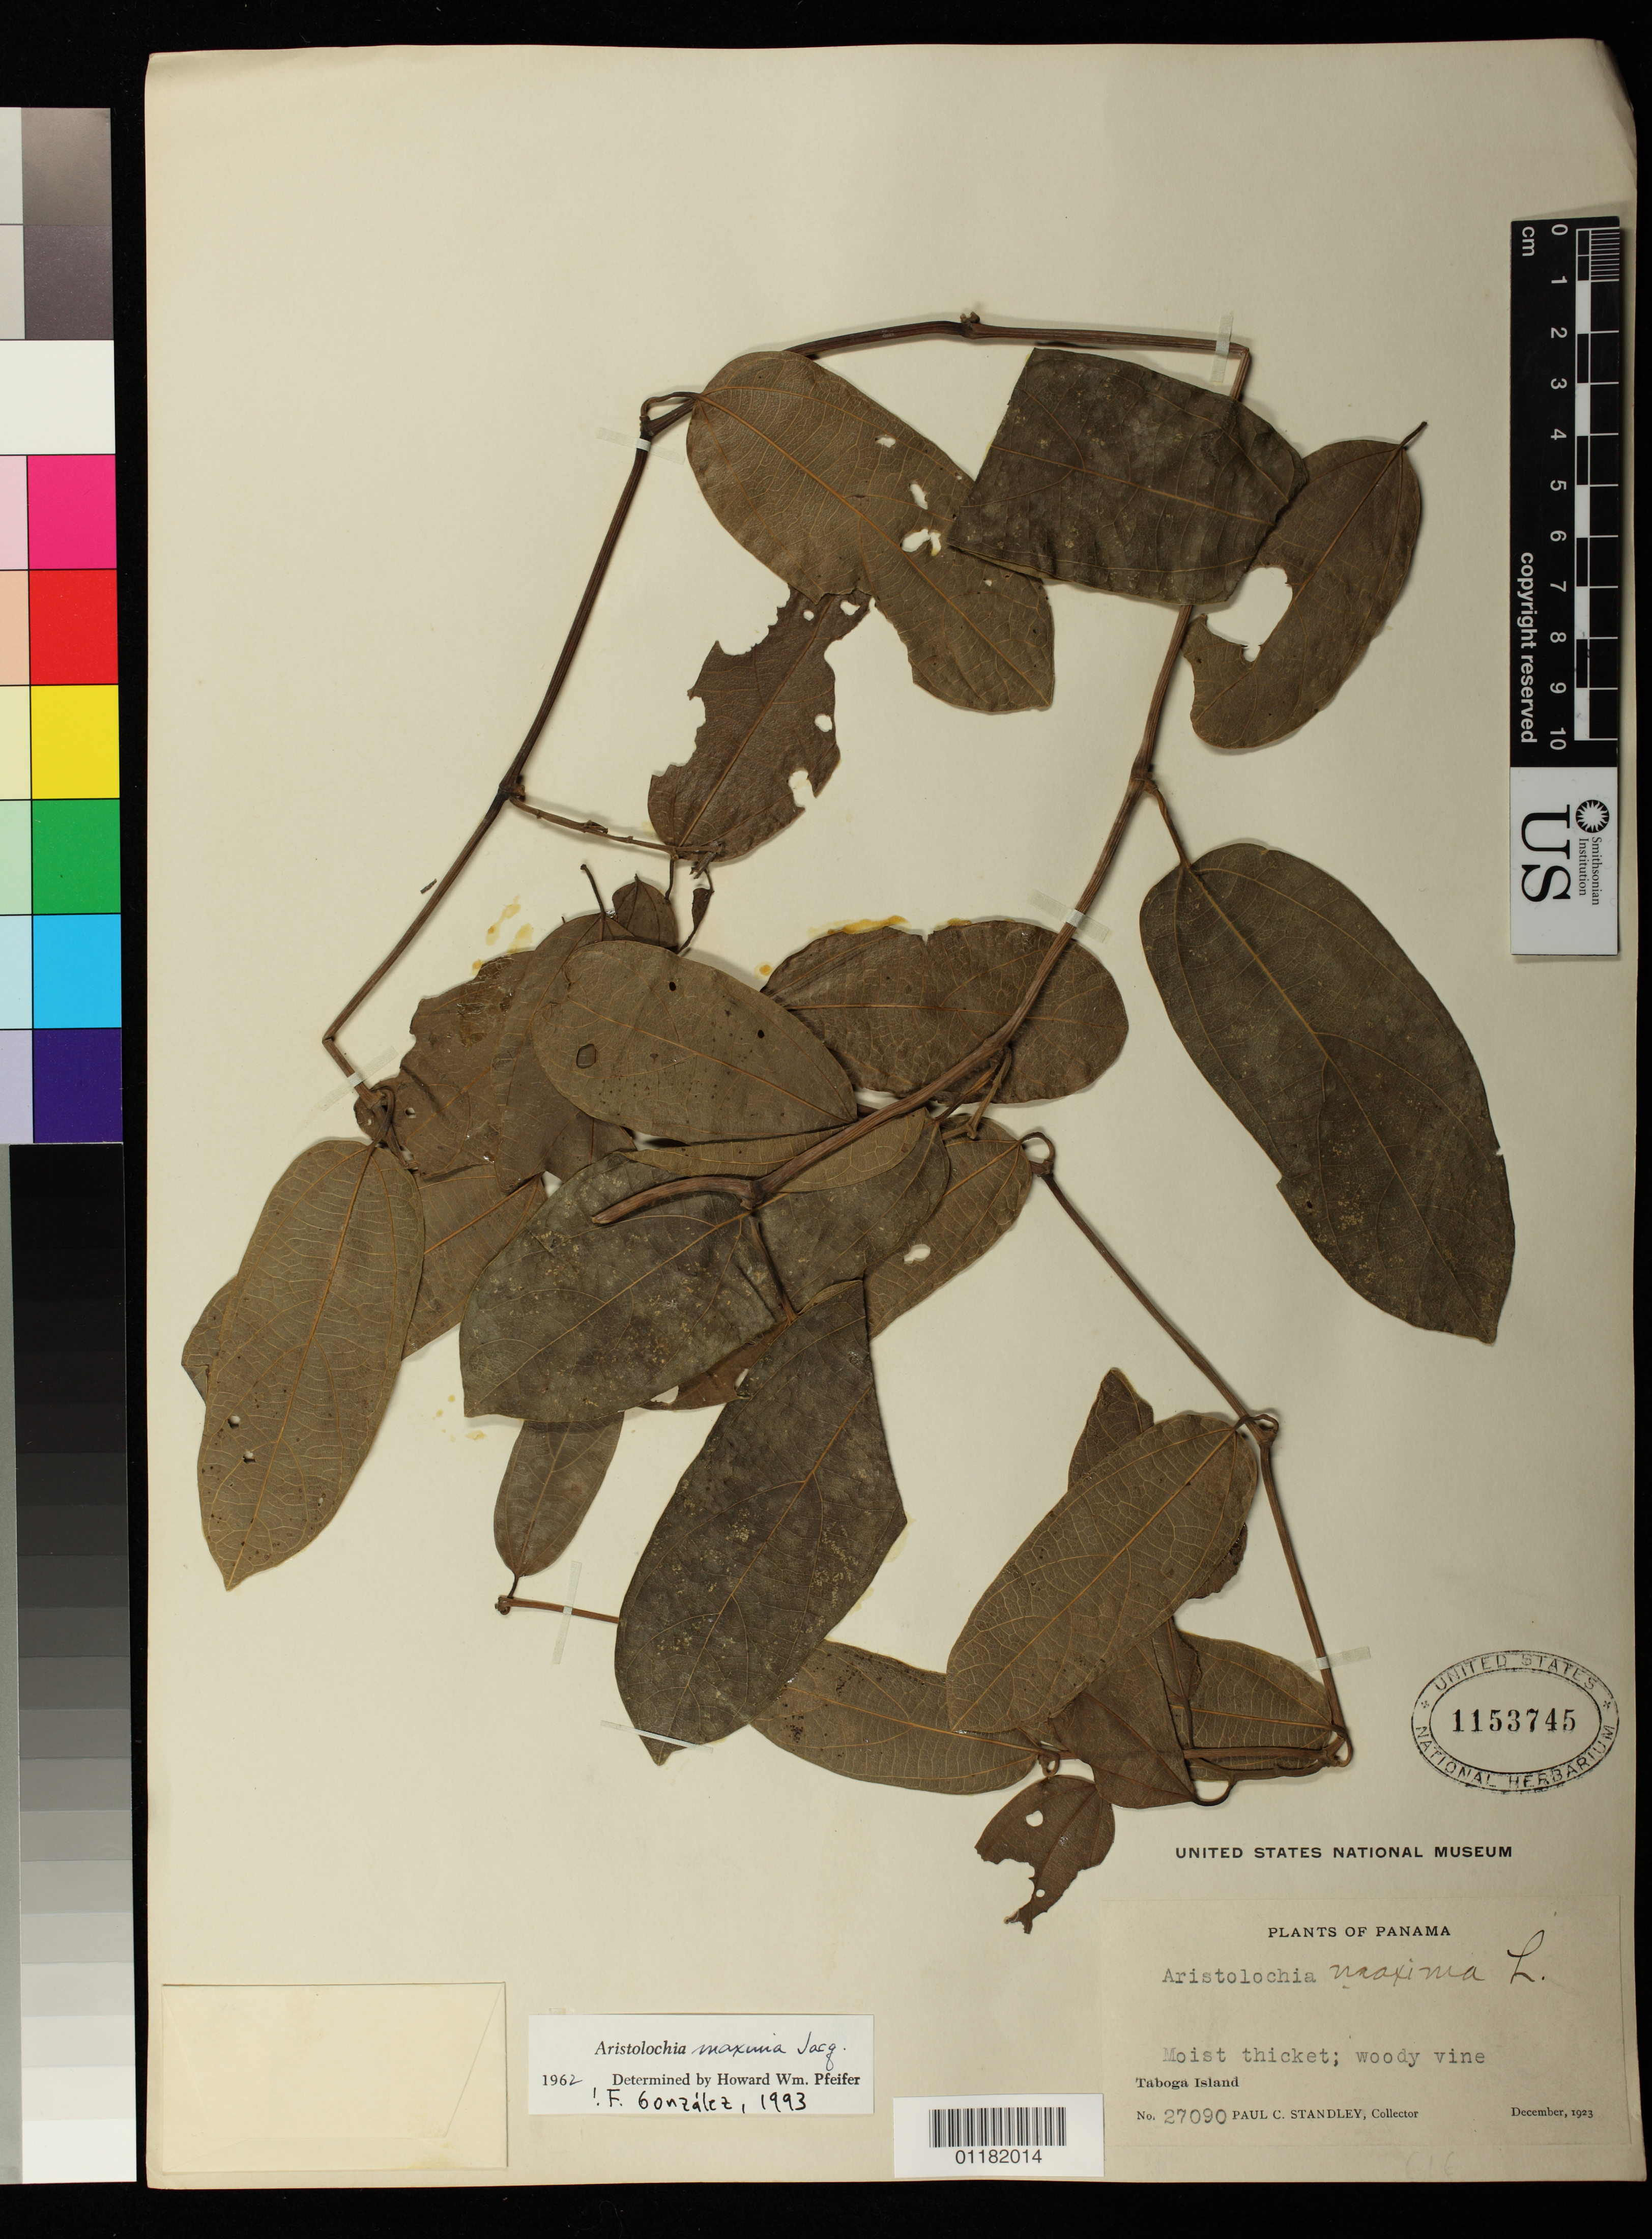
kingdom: Plantae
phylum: Tracheophyta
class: Magnoliopsida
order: Piperales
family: Aristolochiaceae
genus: Aristolochia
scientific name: Aristolochia maxima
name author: Jacq.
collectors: P. C. Standley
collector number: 27090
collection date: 1923-12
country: Panama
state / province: Panamá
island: Taboga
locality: Taboga Island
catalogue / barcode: US 1153745